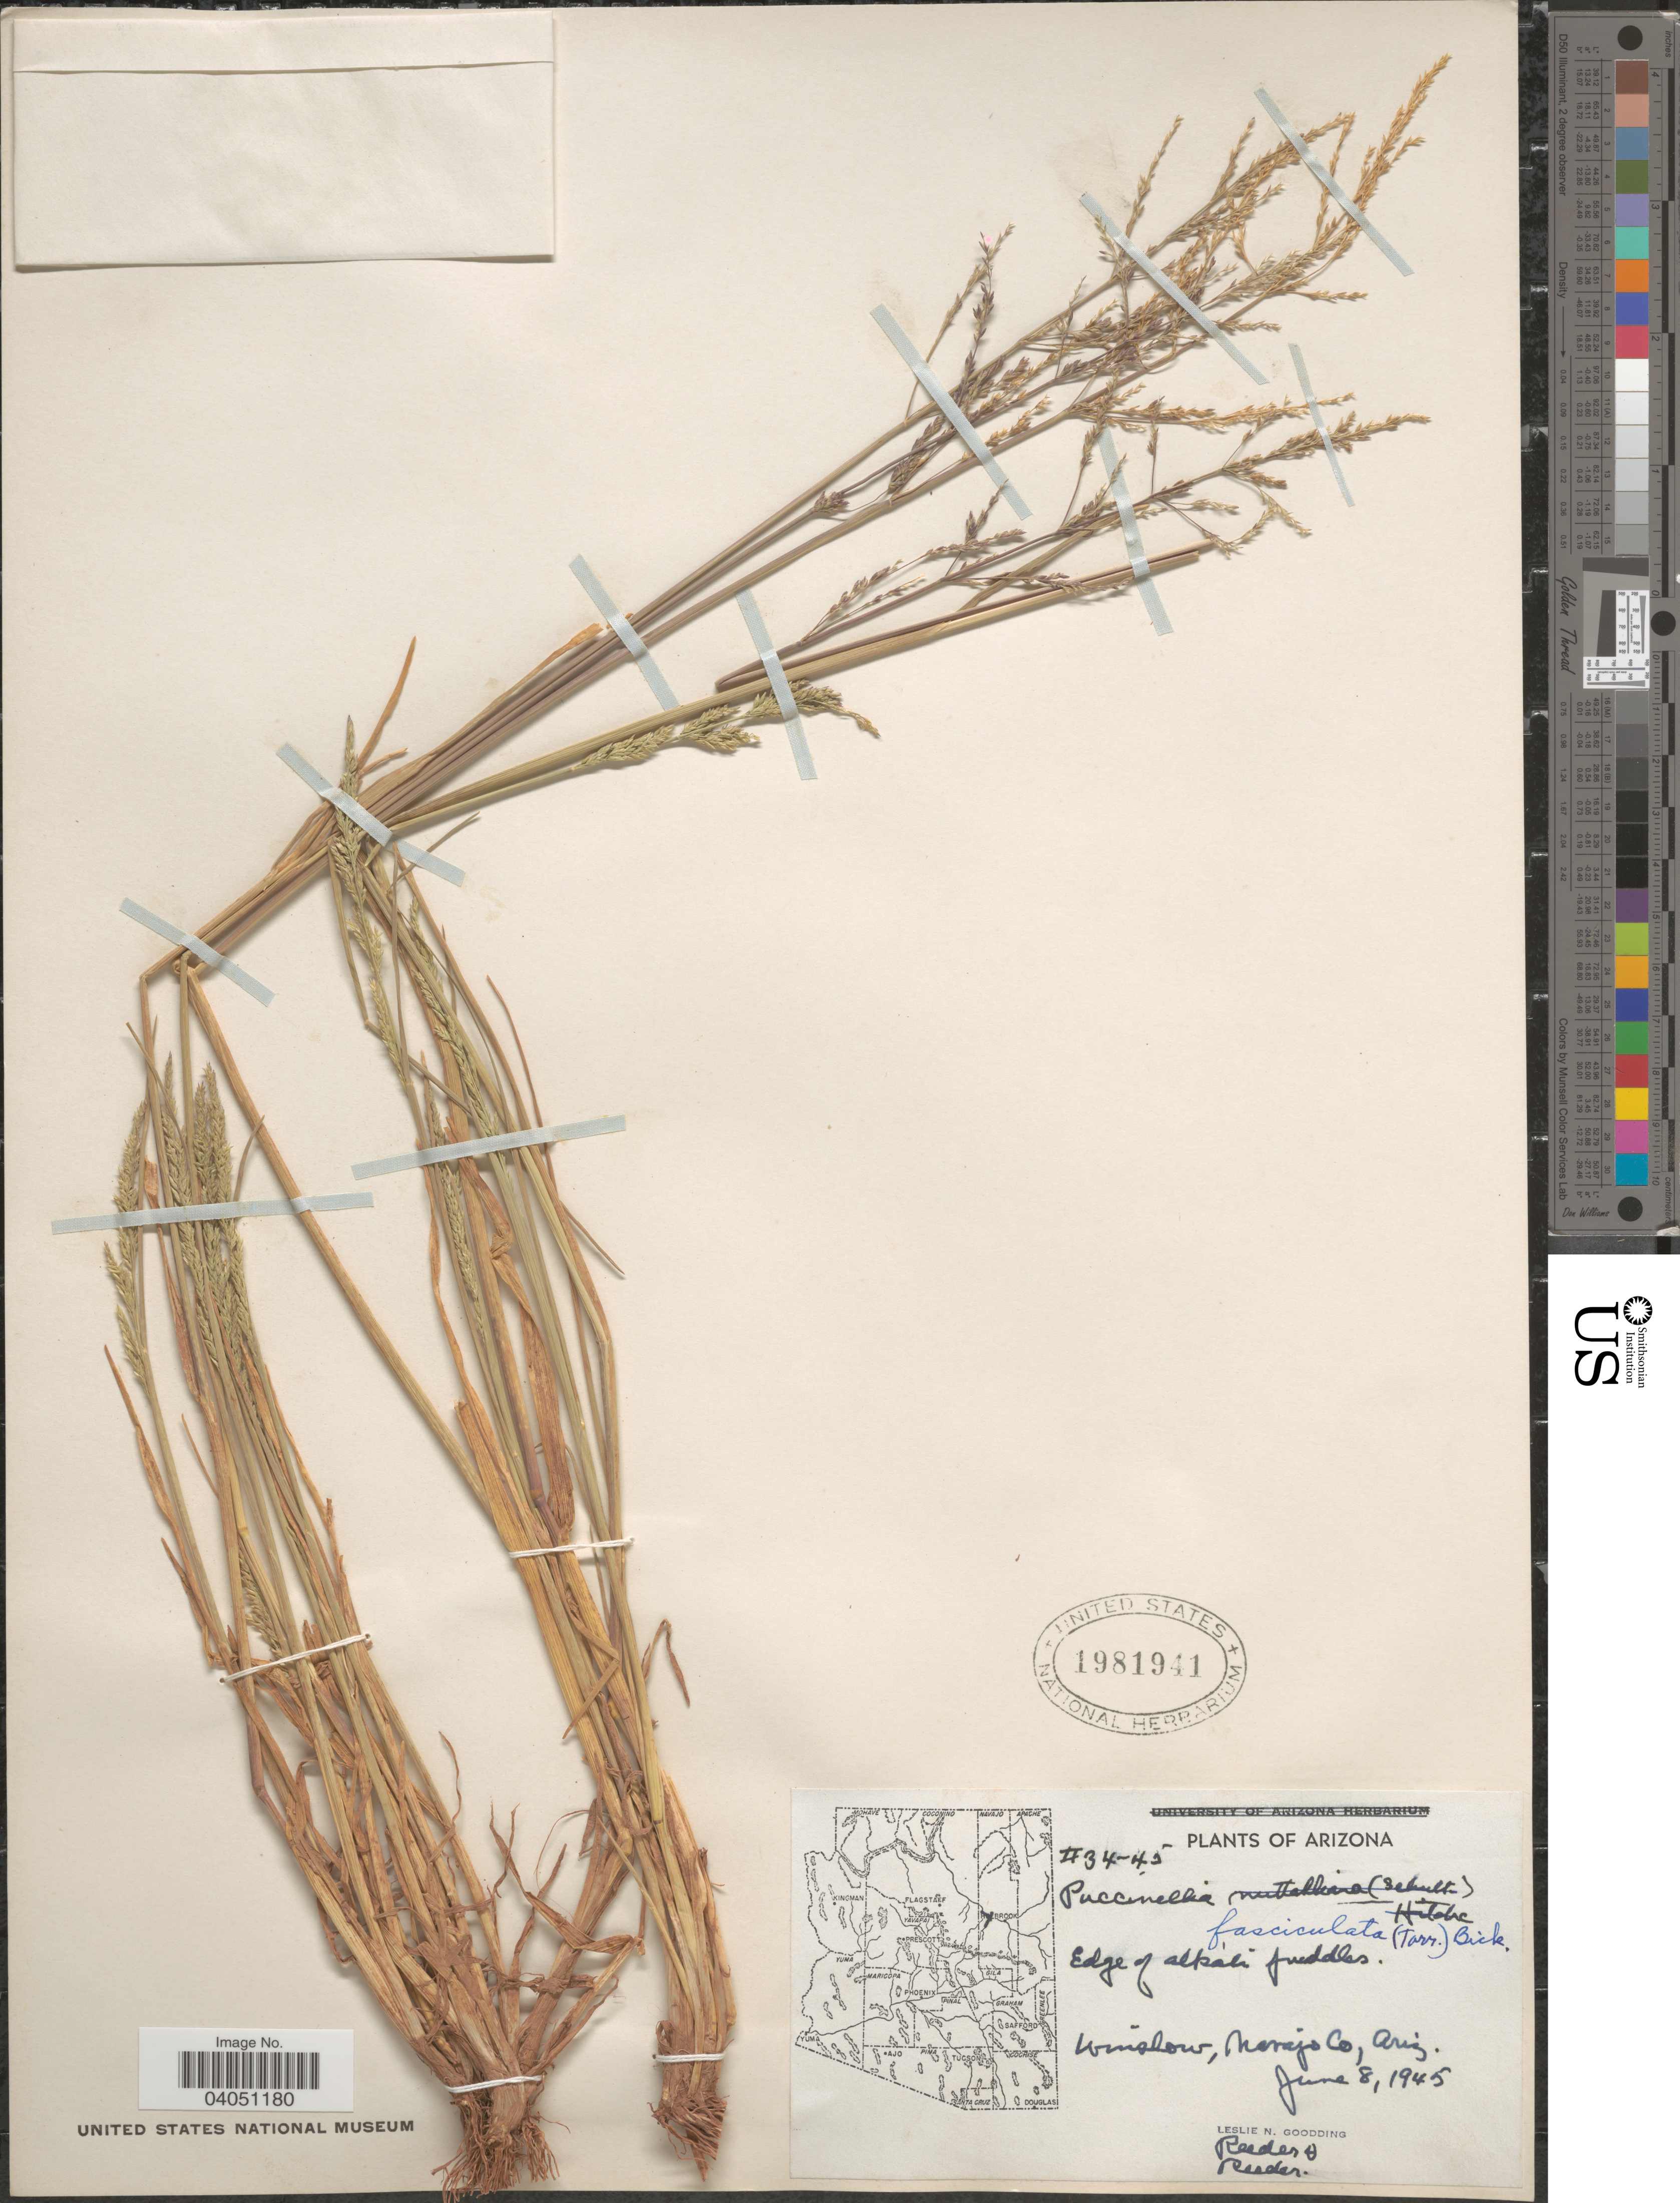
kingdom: Plantae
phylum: Tracheophyta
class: Liliopsida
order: Poales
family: Poaceae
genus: Puccinellia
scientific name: Puccinellia fasciculata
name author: (Torr.) E.P. Bicknell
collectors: L. N. Goodding, Reader & Reader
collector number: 34-45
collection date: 1945-06-08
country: United States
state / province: Arizona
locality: Edge of alkali puddles. Winslow, Navajo Co.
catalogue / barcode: US 1981941